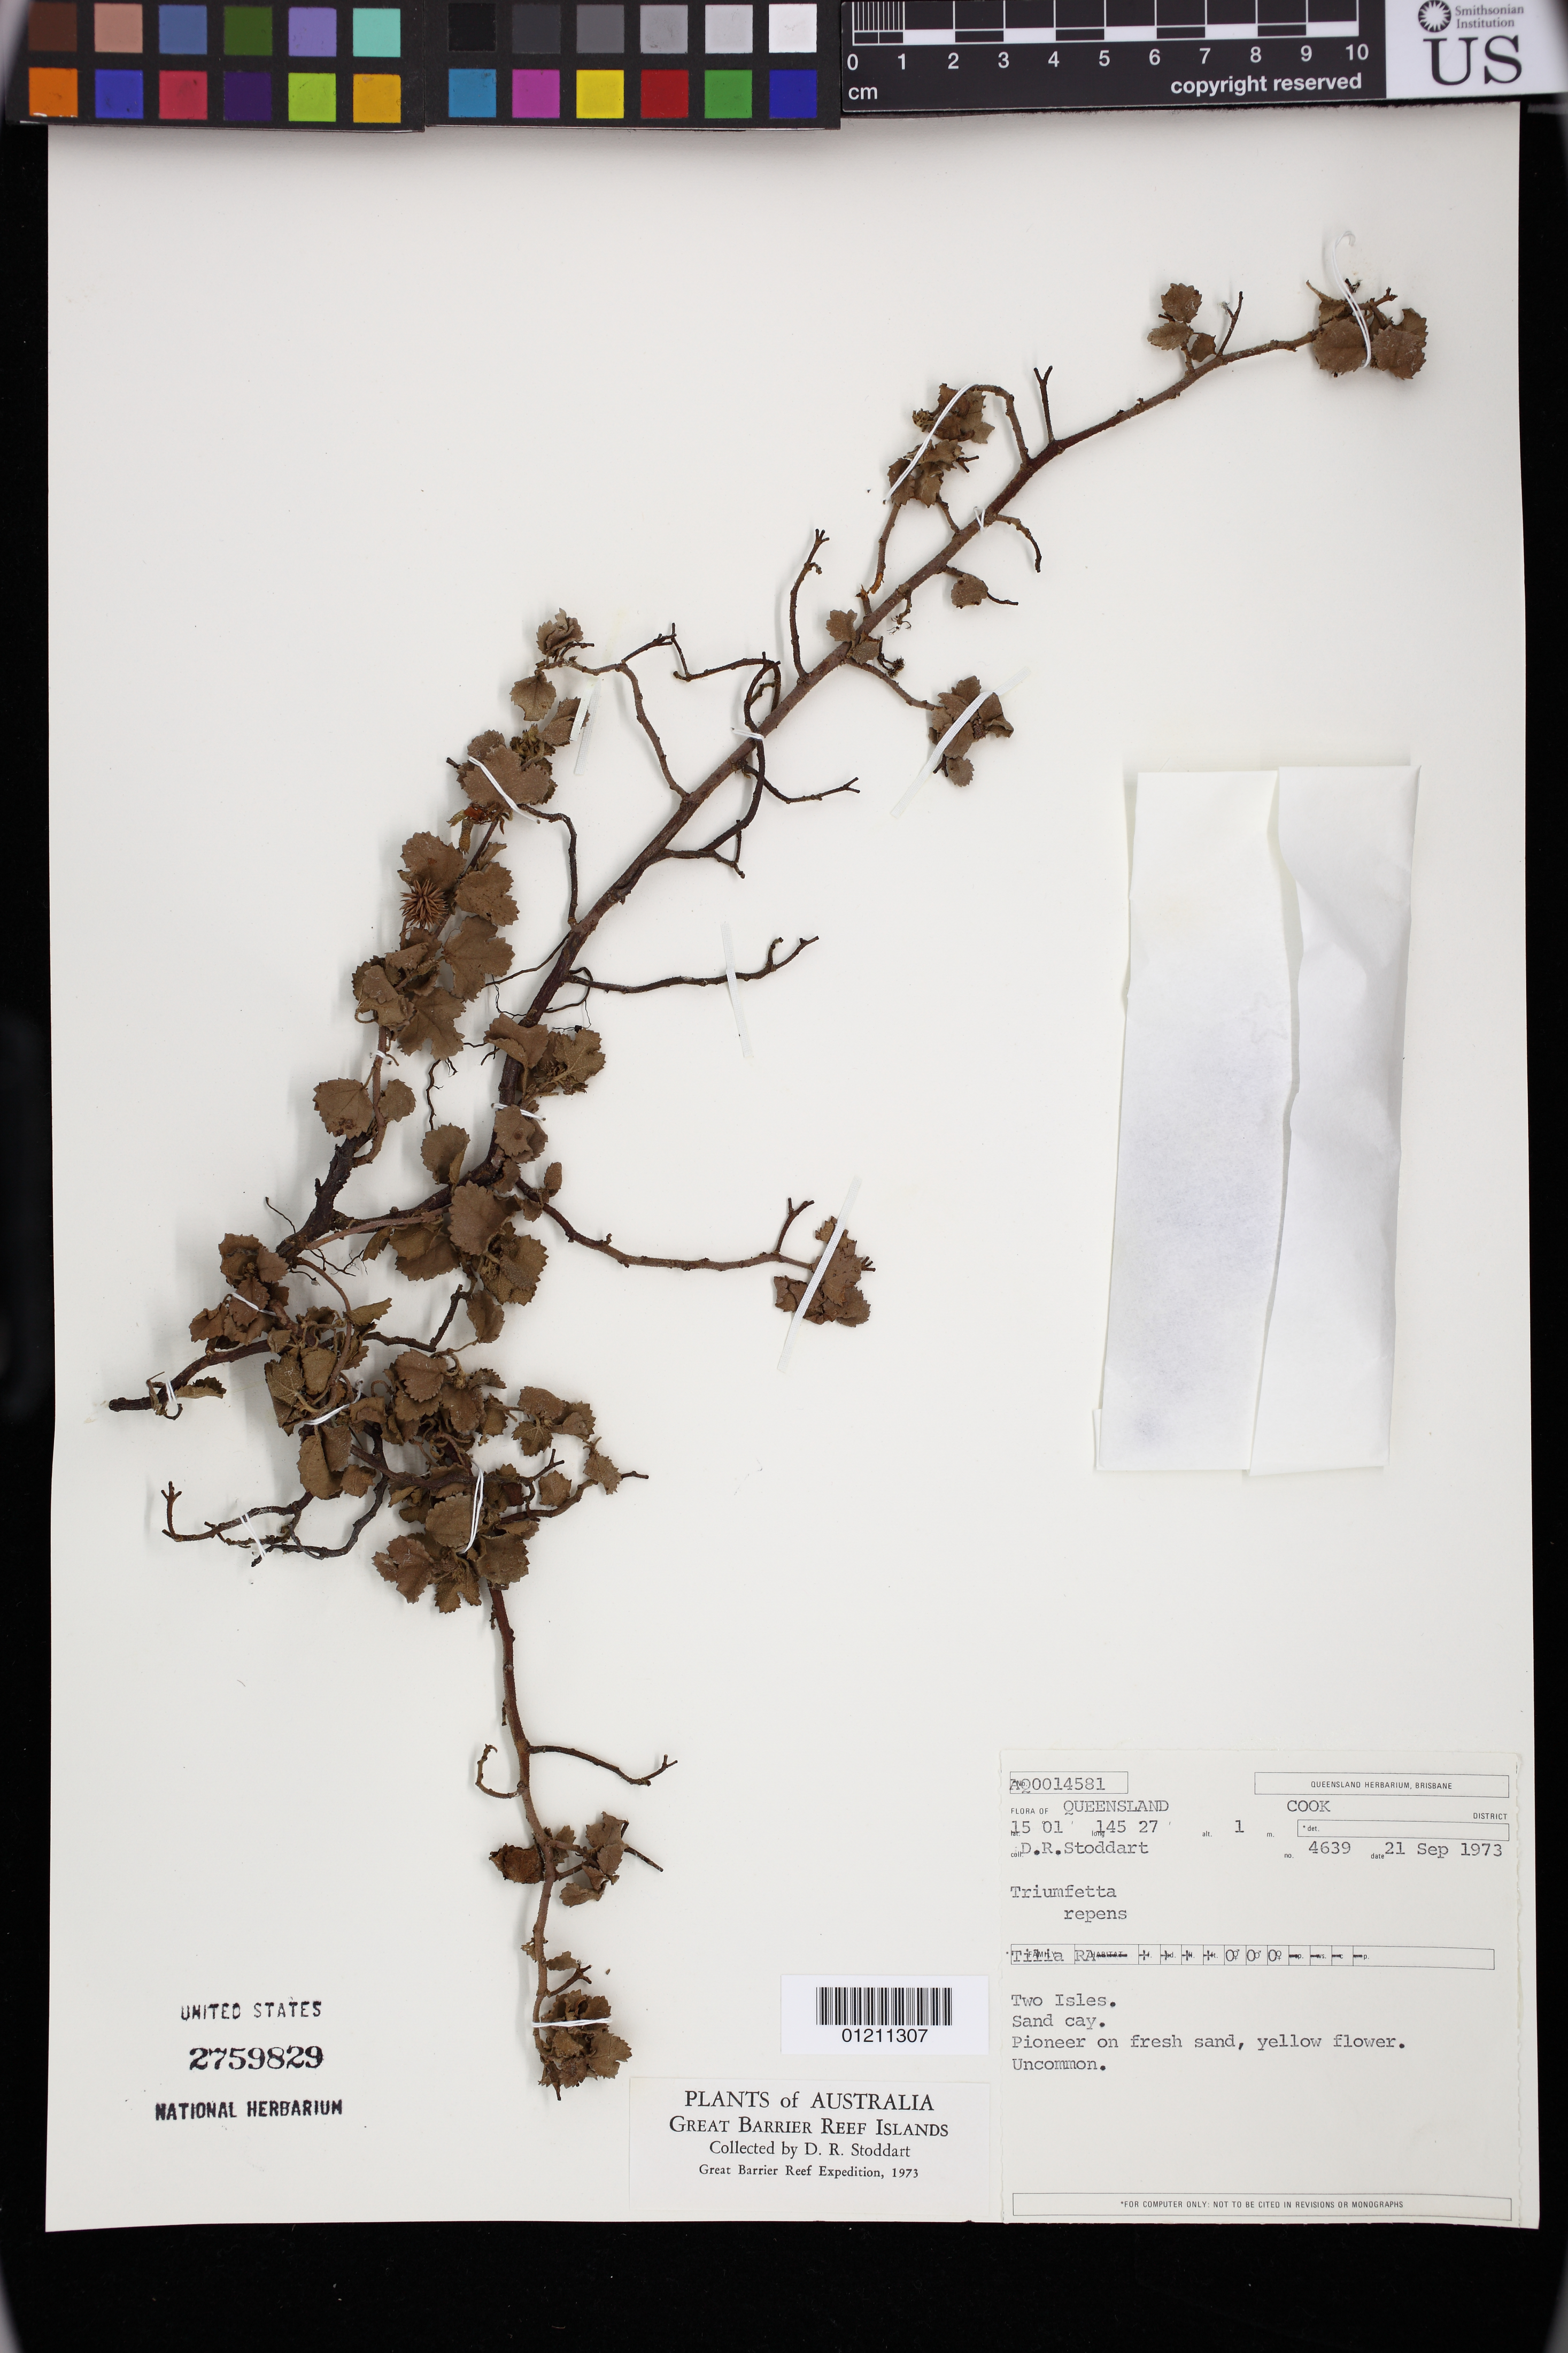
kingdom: Plantae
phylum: Tracheophyta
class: Magnoliopsida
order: Malvales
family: Malvaceae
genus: Triumfetta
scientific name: Triumfetta repens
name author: (Blume) Merr. & Rolfe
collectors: D. R. Stoddart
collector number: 4639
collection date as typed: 21 Sep 1973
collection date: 1973-09-21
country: Australia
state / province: Queensland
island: Great Barrier Reef Is.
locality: Great Barrier Reef Islands, Cook District. Two Isles, sand cay.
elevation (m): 1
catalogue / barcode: US 2759829